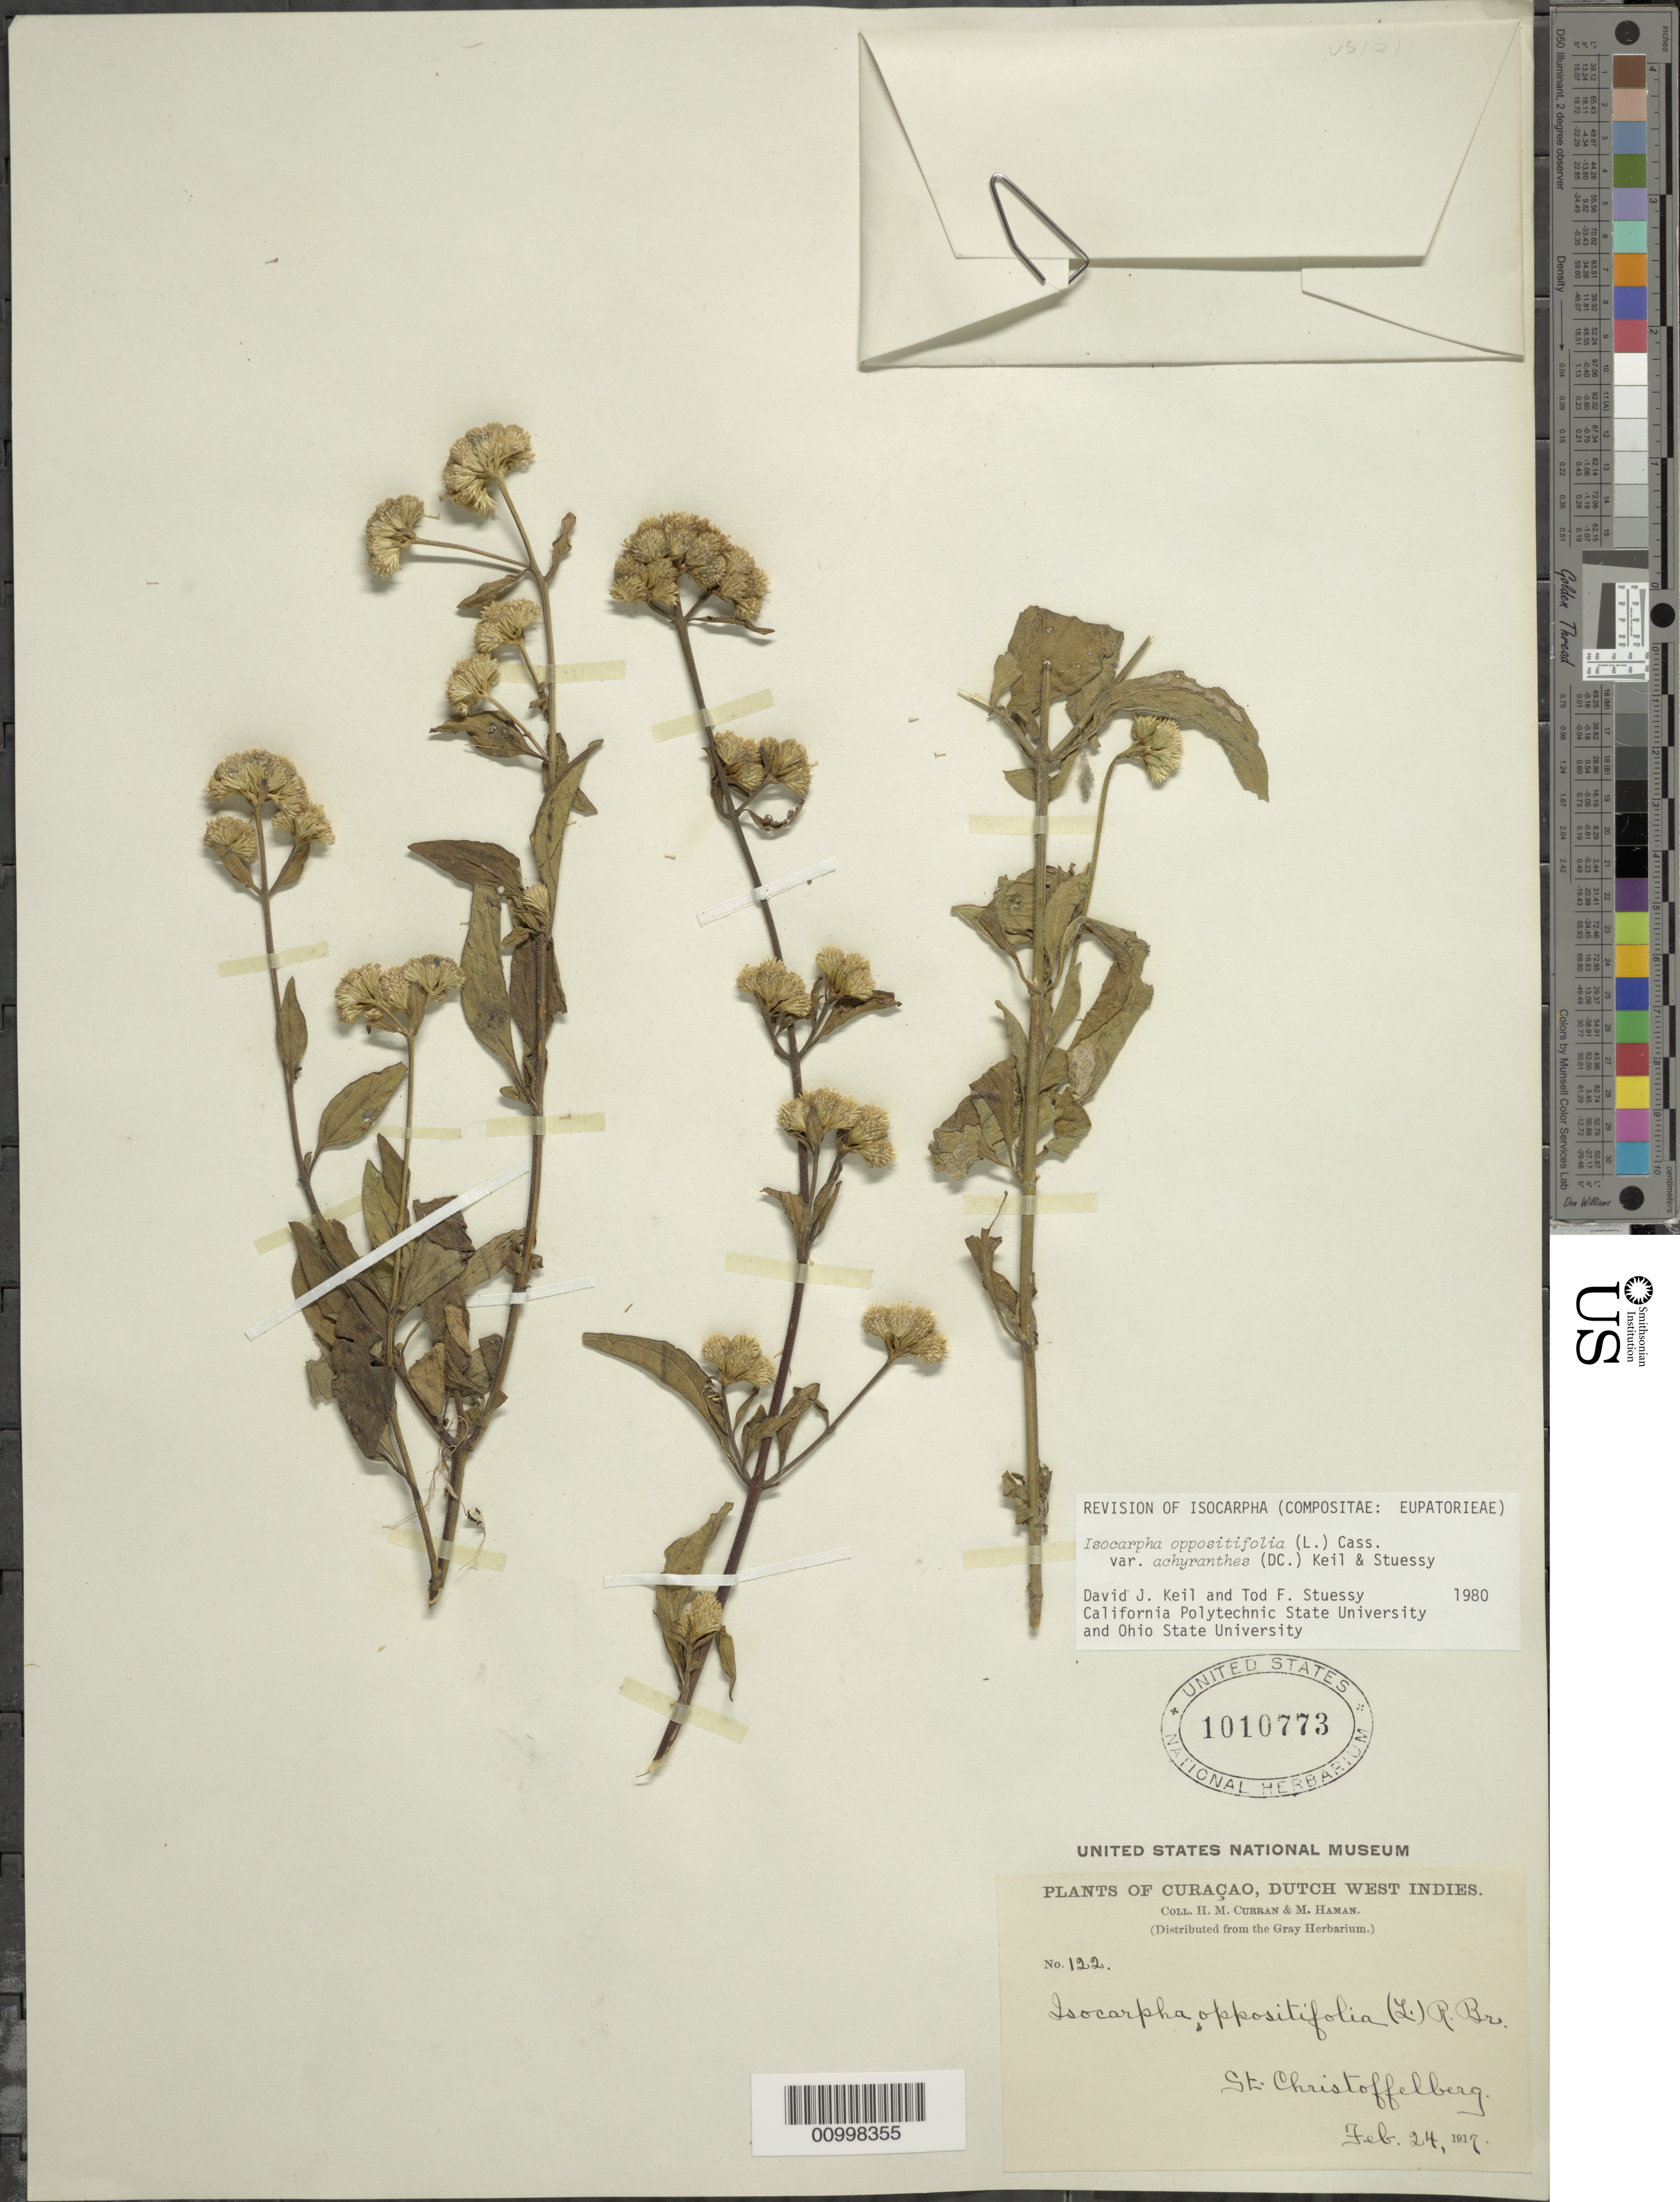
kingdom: Plantae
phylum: Tracheophyta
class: Magnoliopsida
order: Asterales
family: Asteraceae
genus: Isocarpha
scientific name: Isocarpha oppositifolia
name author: (L.) Cass.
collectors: H. M. Curran & M. Haman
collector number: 122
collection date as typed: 24 Feb 1917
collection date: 1917-02-24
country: Curaçao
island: Curaçao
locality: St. Christoffelberg.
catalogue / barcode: US 1010773